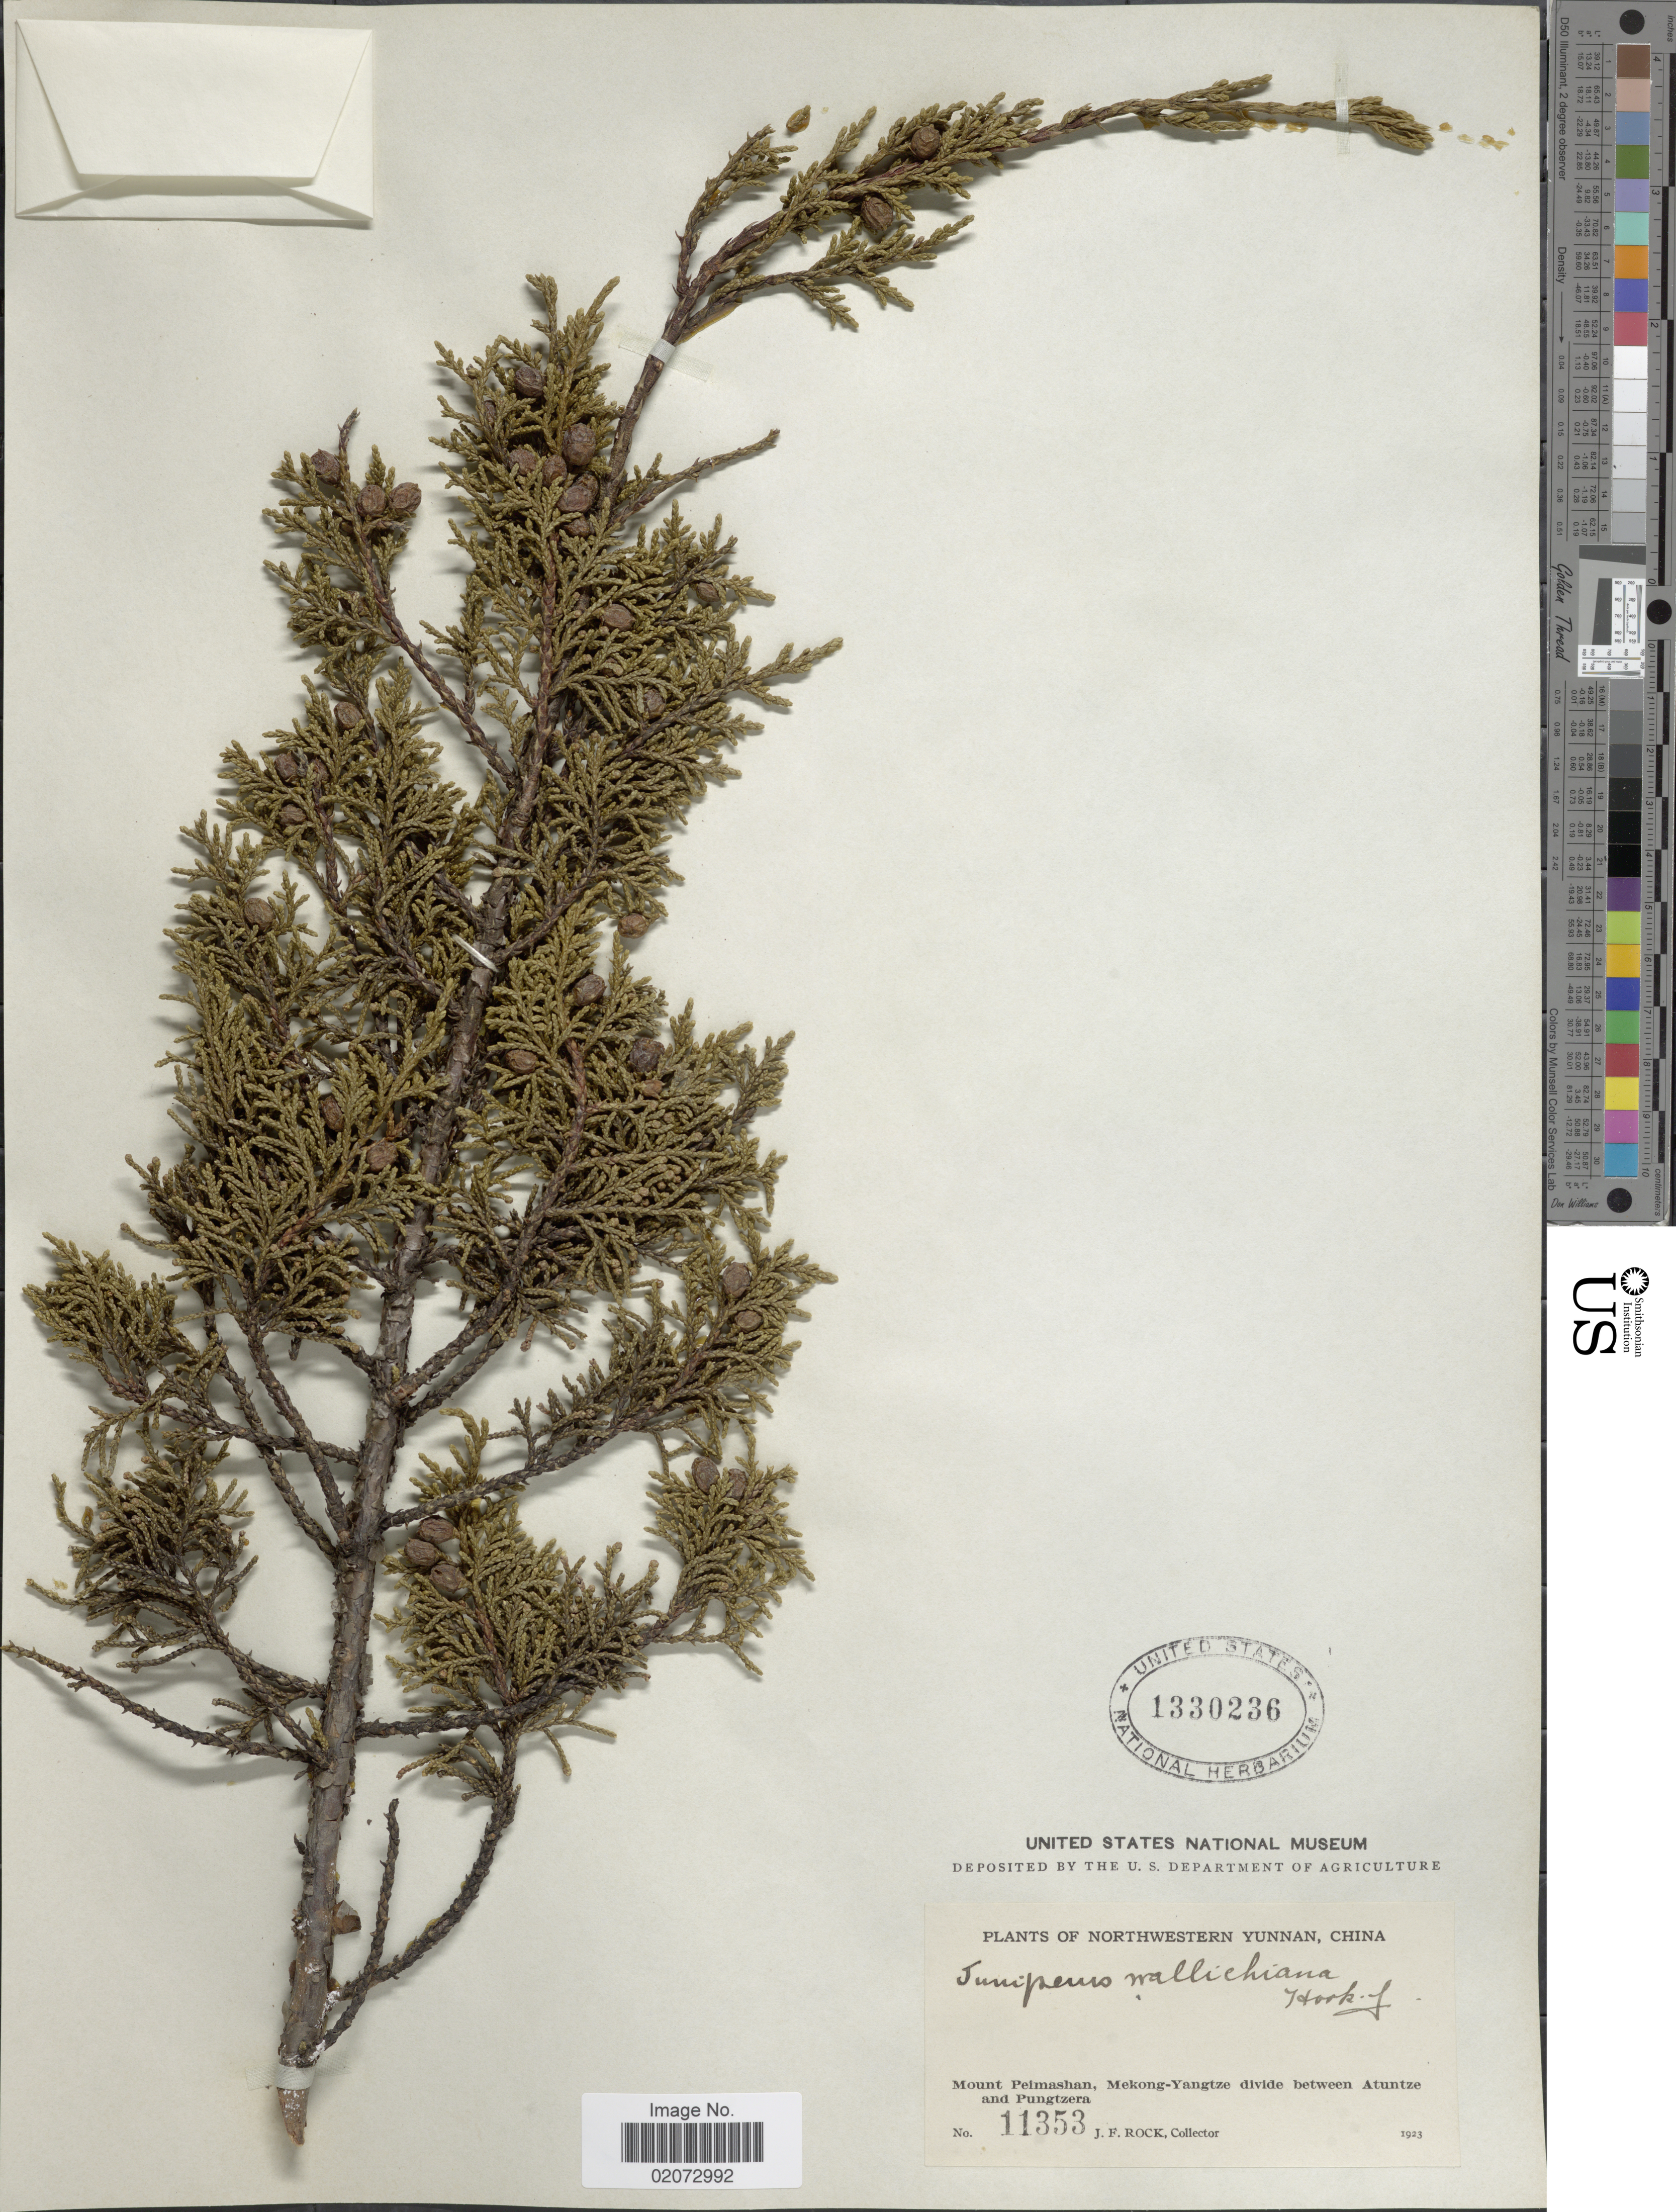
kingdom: Plantae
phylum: Tracheophyta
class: Pinopsida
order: Pinales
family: Cupressaceae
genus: Juniperus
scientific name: Juniperus wallichiana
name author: Hook. f. & Thomson ex E. Brandis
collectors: J. Rock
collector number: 11353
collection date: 1923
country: China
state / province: Yunnan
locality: Northwestern Yunnan, China. Mount Pelmashan, Mekong-Yangtze divide between Atuntze and Pungtzera.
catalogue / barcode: US 1330236